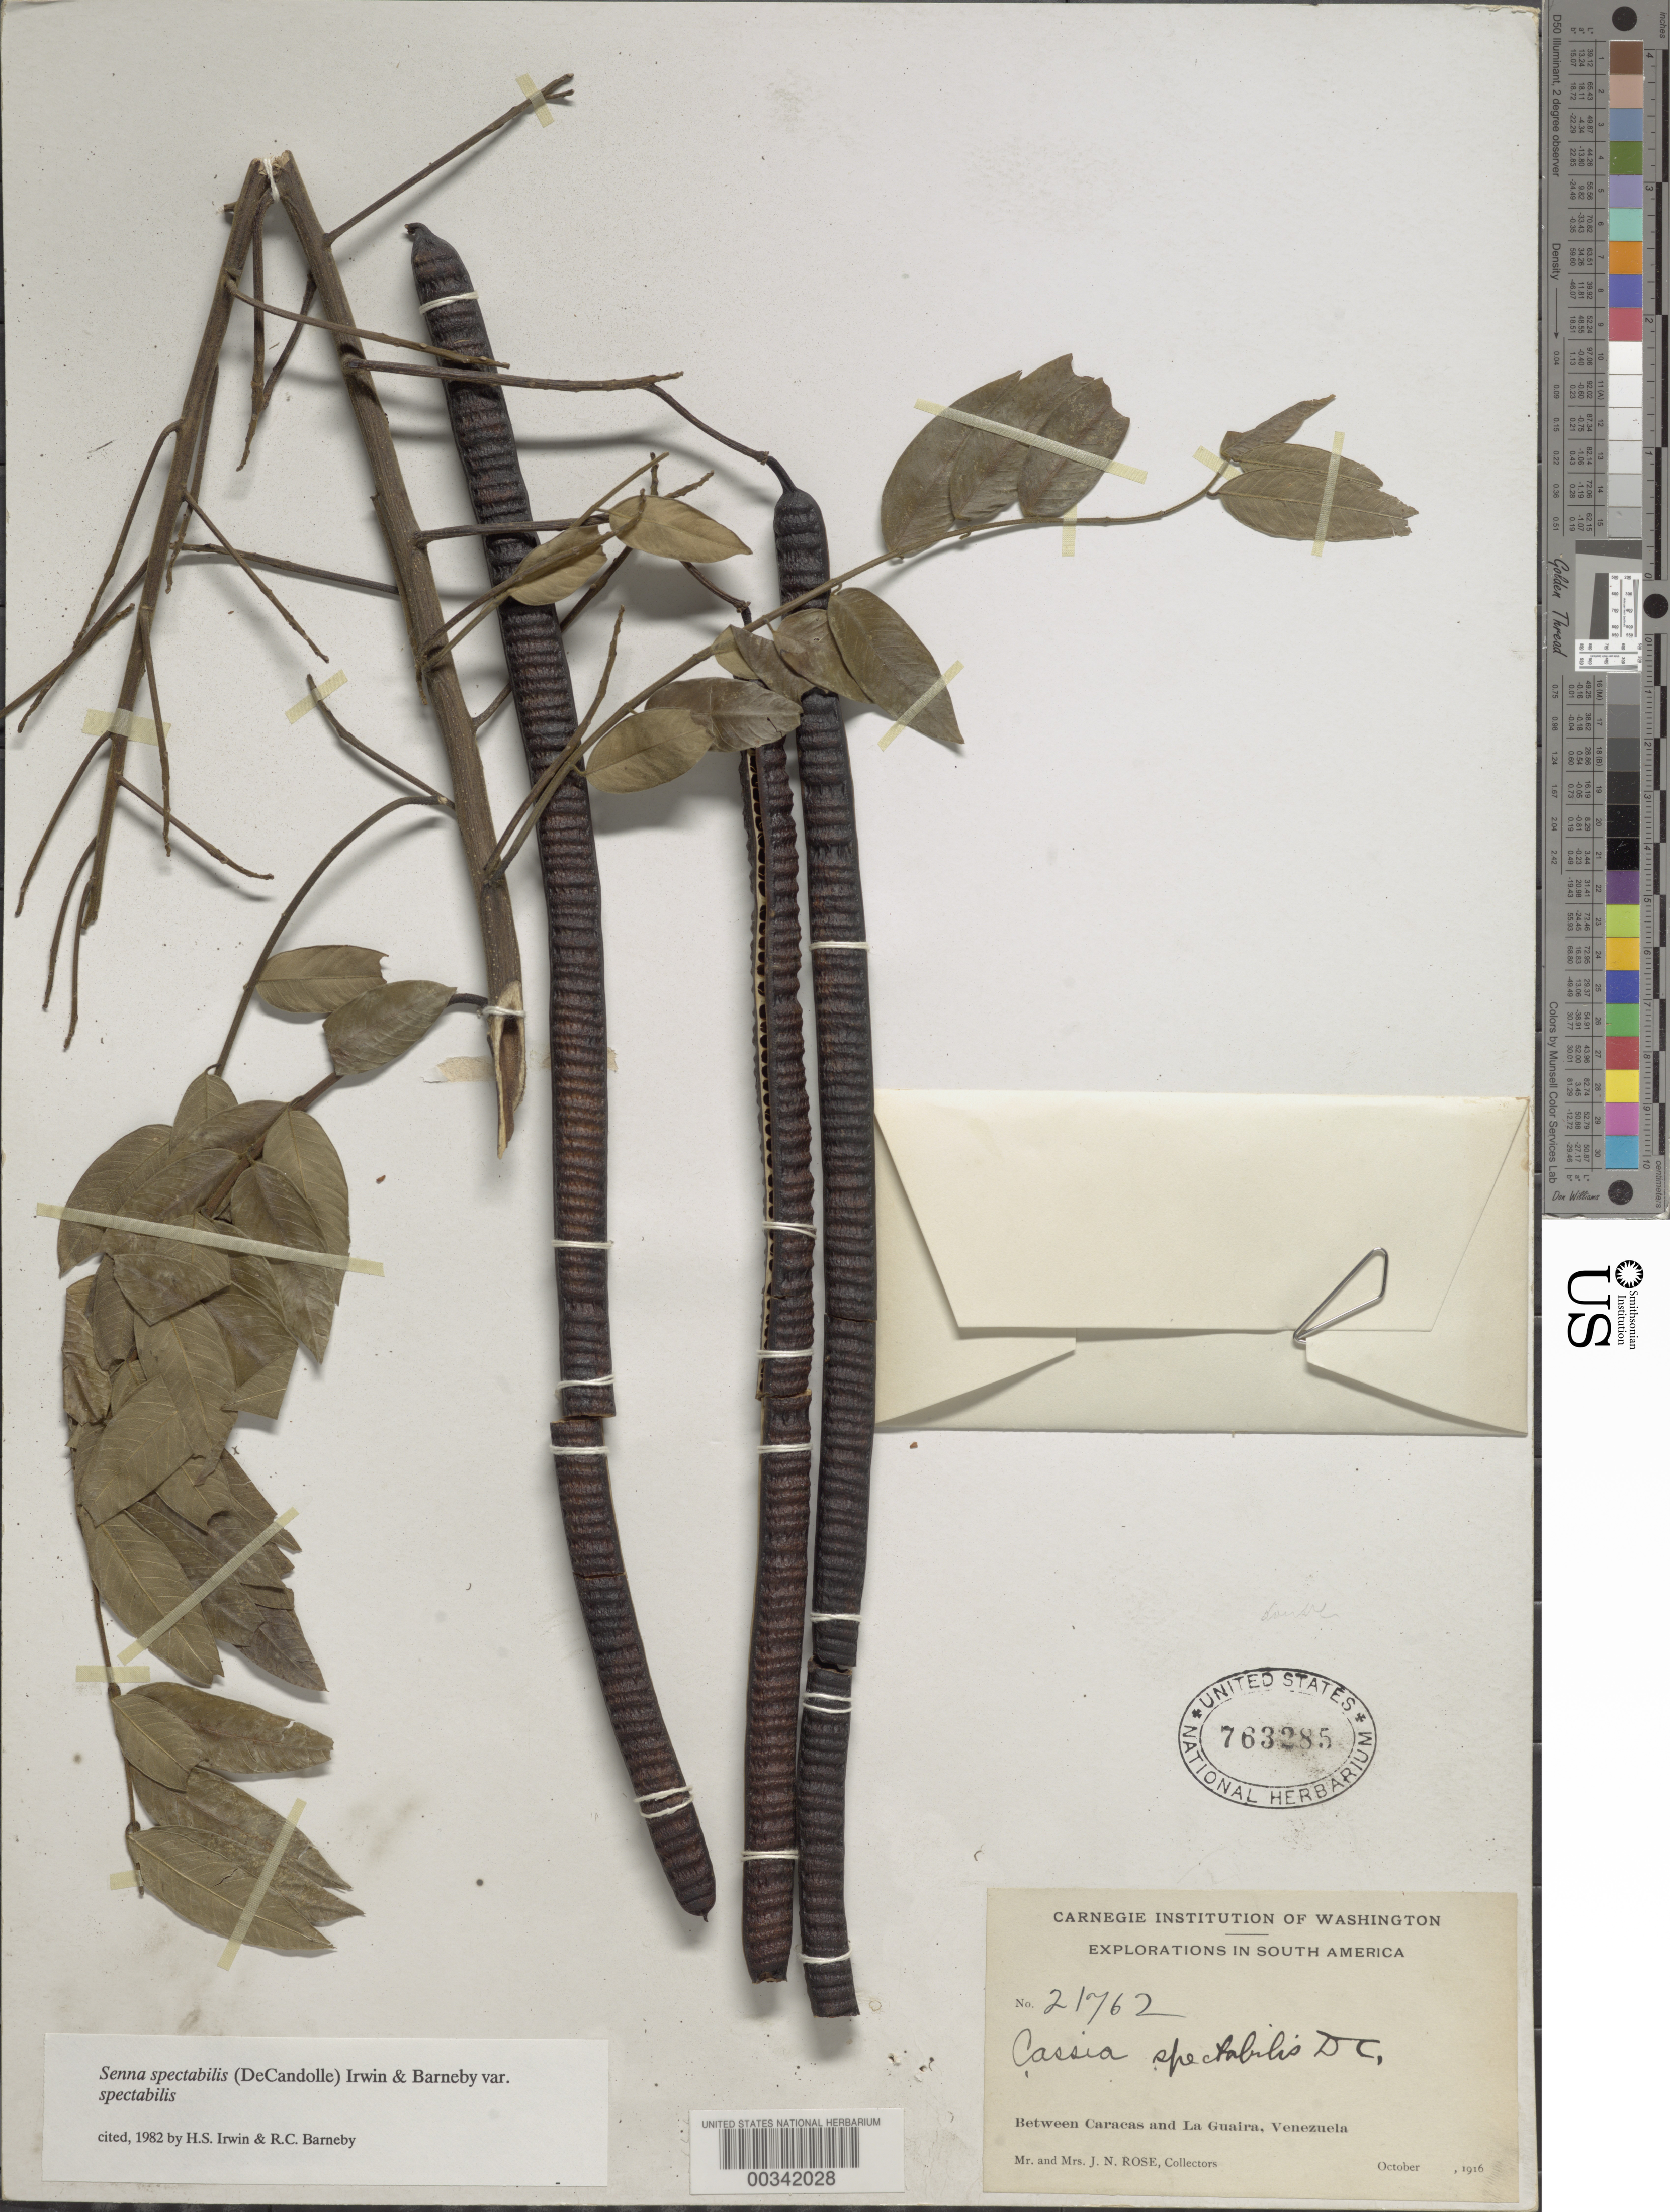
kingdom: Plantae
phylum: Tracheophyta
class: Magnoliopsida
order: Fabales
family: Fabaceae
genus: Senna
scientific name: Senna spectabilis var. spectabilis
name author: (DC.) H.S. Irwin & Barneby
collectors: J. N. Rose & J. M. Rose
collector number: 21762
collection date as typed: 22 Oct 1916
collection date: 1916-10-22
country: Venezuela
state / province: Distrito Federal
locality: Vicinity of caracas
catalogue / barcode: US 763285